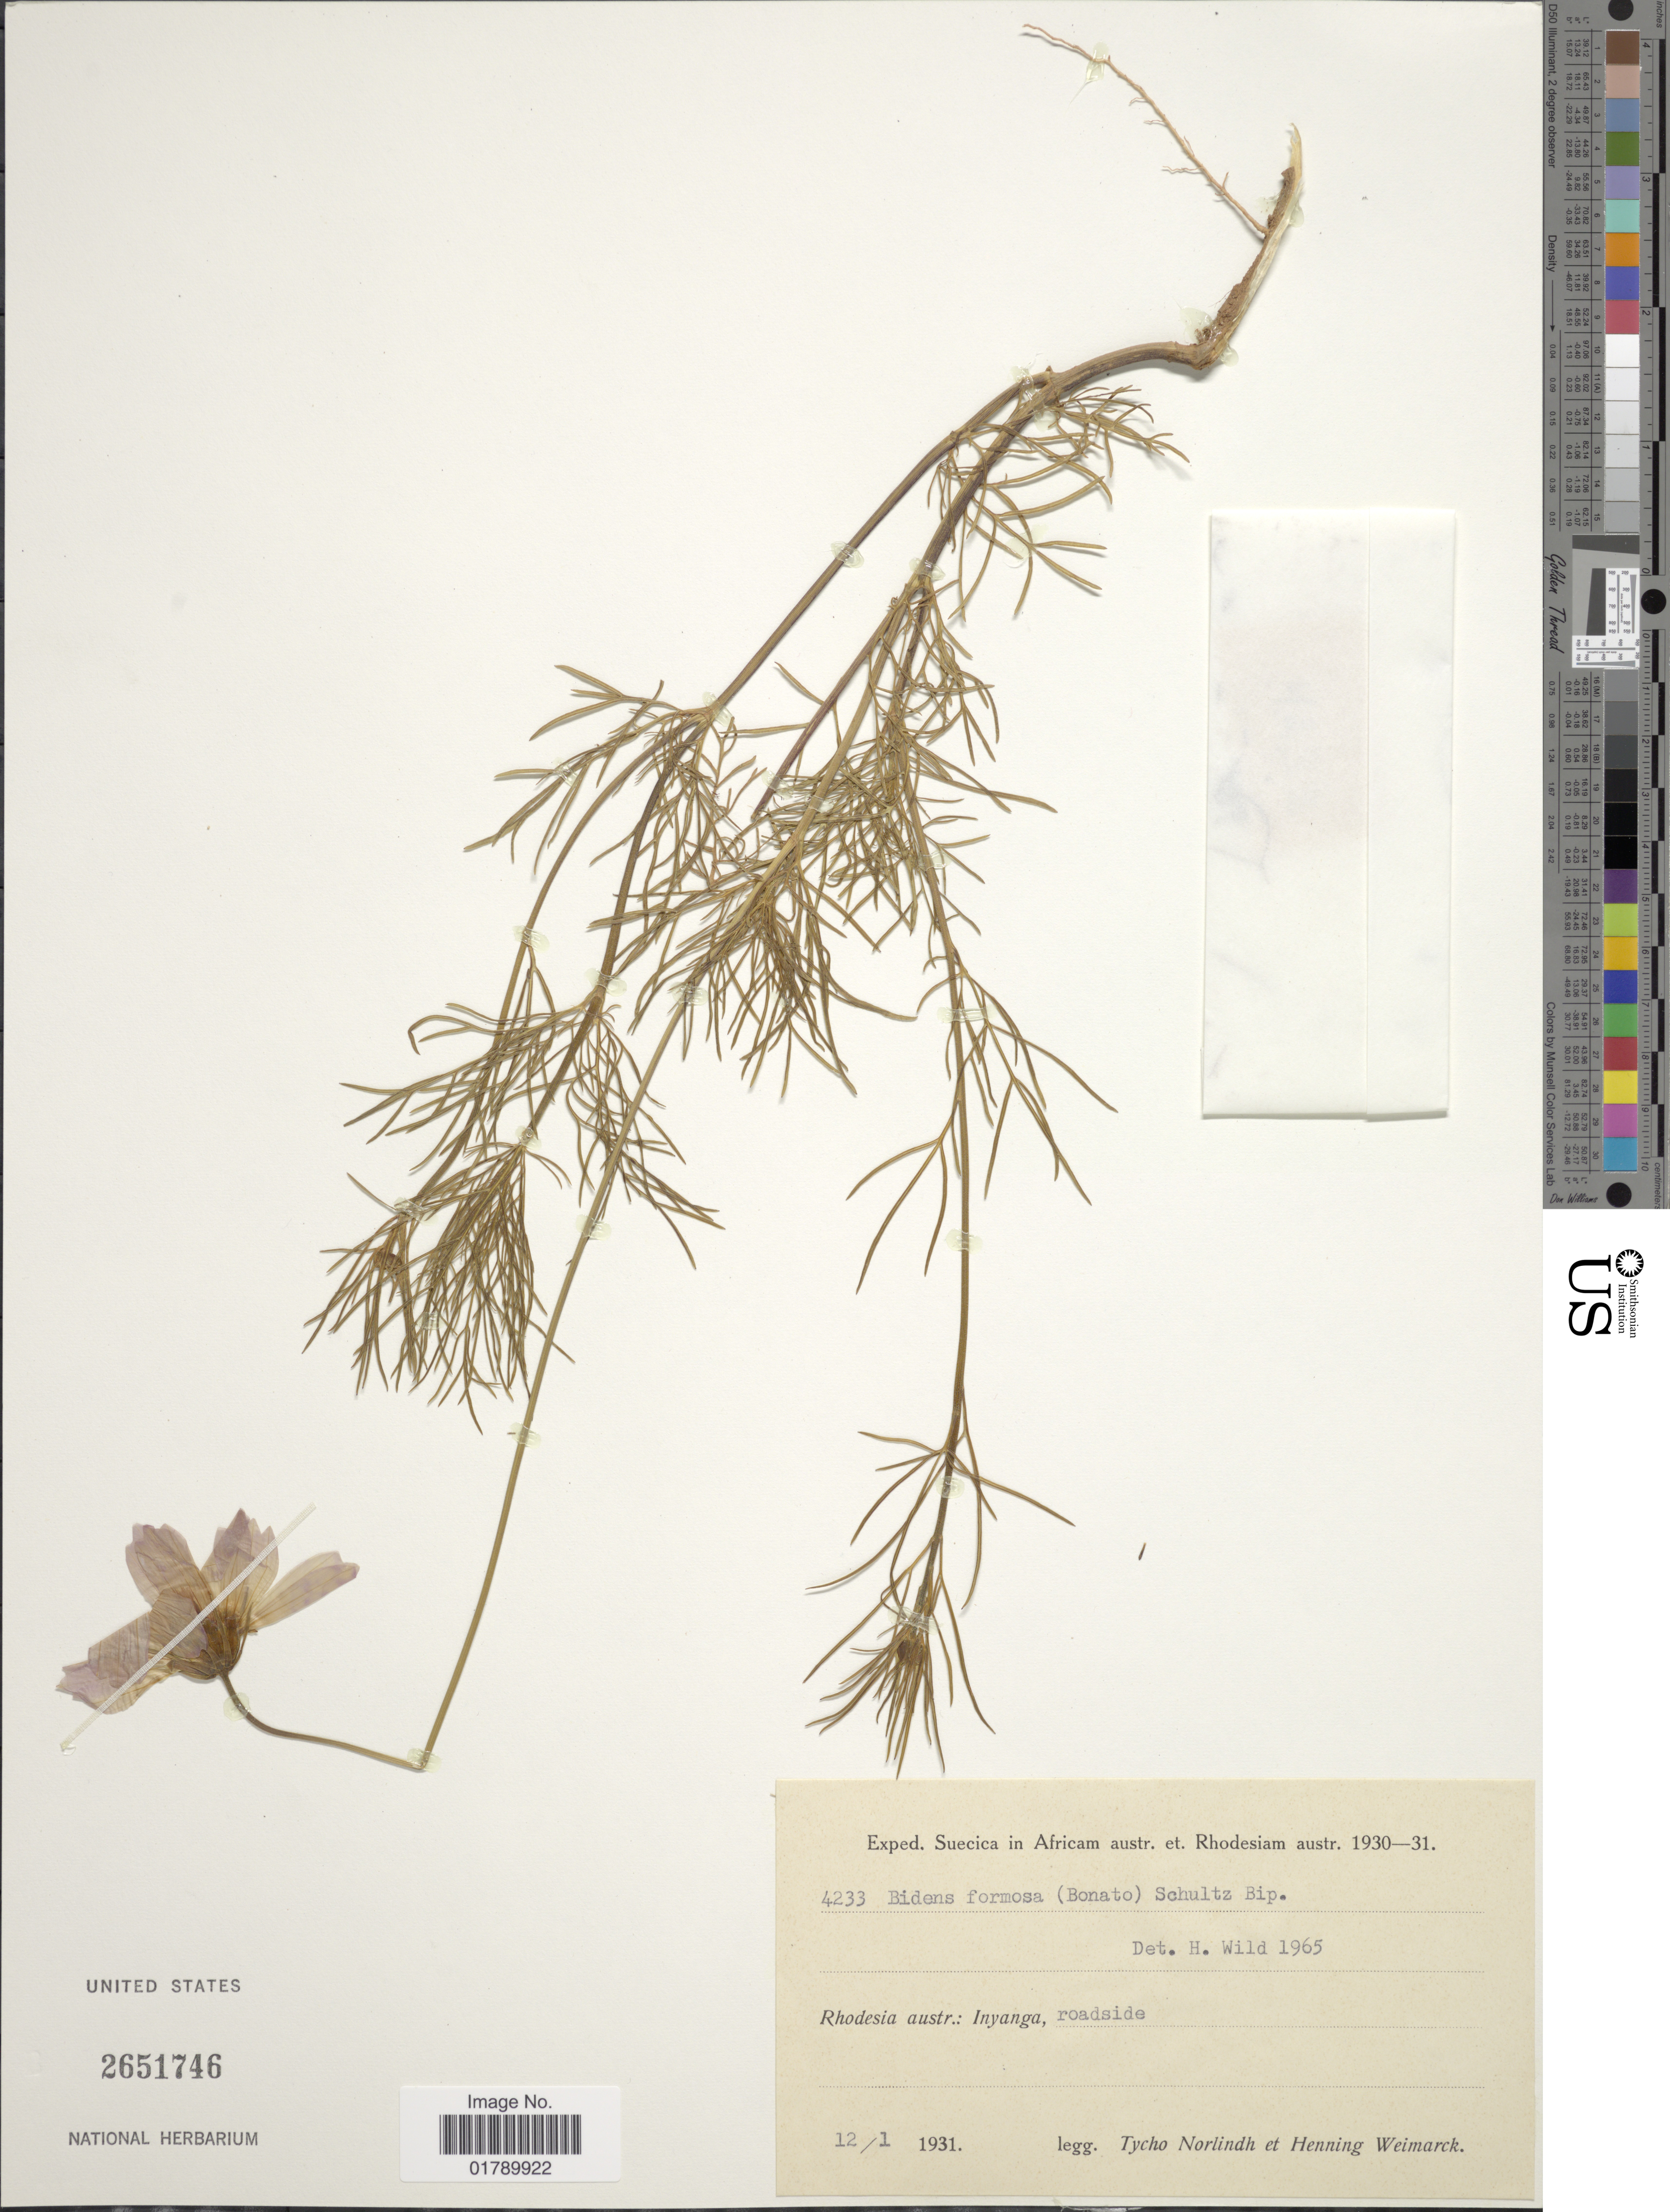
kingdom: Plantae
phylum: Tracheophyta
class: Magnoliopsida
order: Asterales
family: Asteraceae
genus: Bidens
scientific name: Bidens formosa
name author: Greene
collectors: N. T. Norlindh & H. Weimarck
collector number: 4233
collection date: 1931-01-12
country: Zimbabwe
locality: Rhodesia austr.: Inyanga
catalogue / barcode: US 2651746